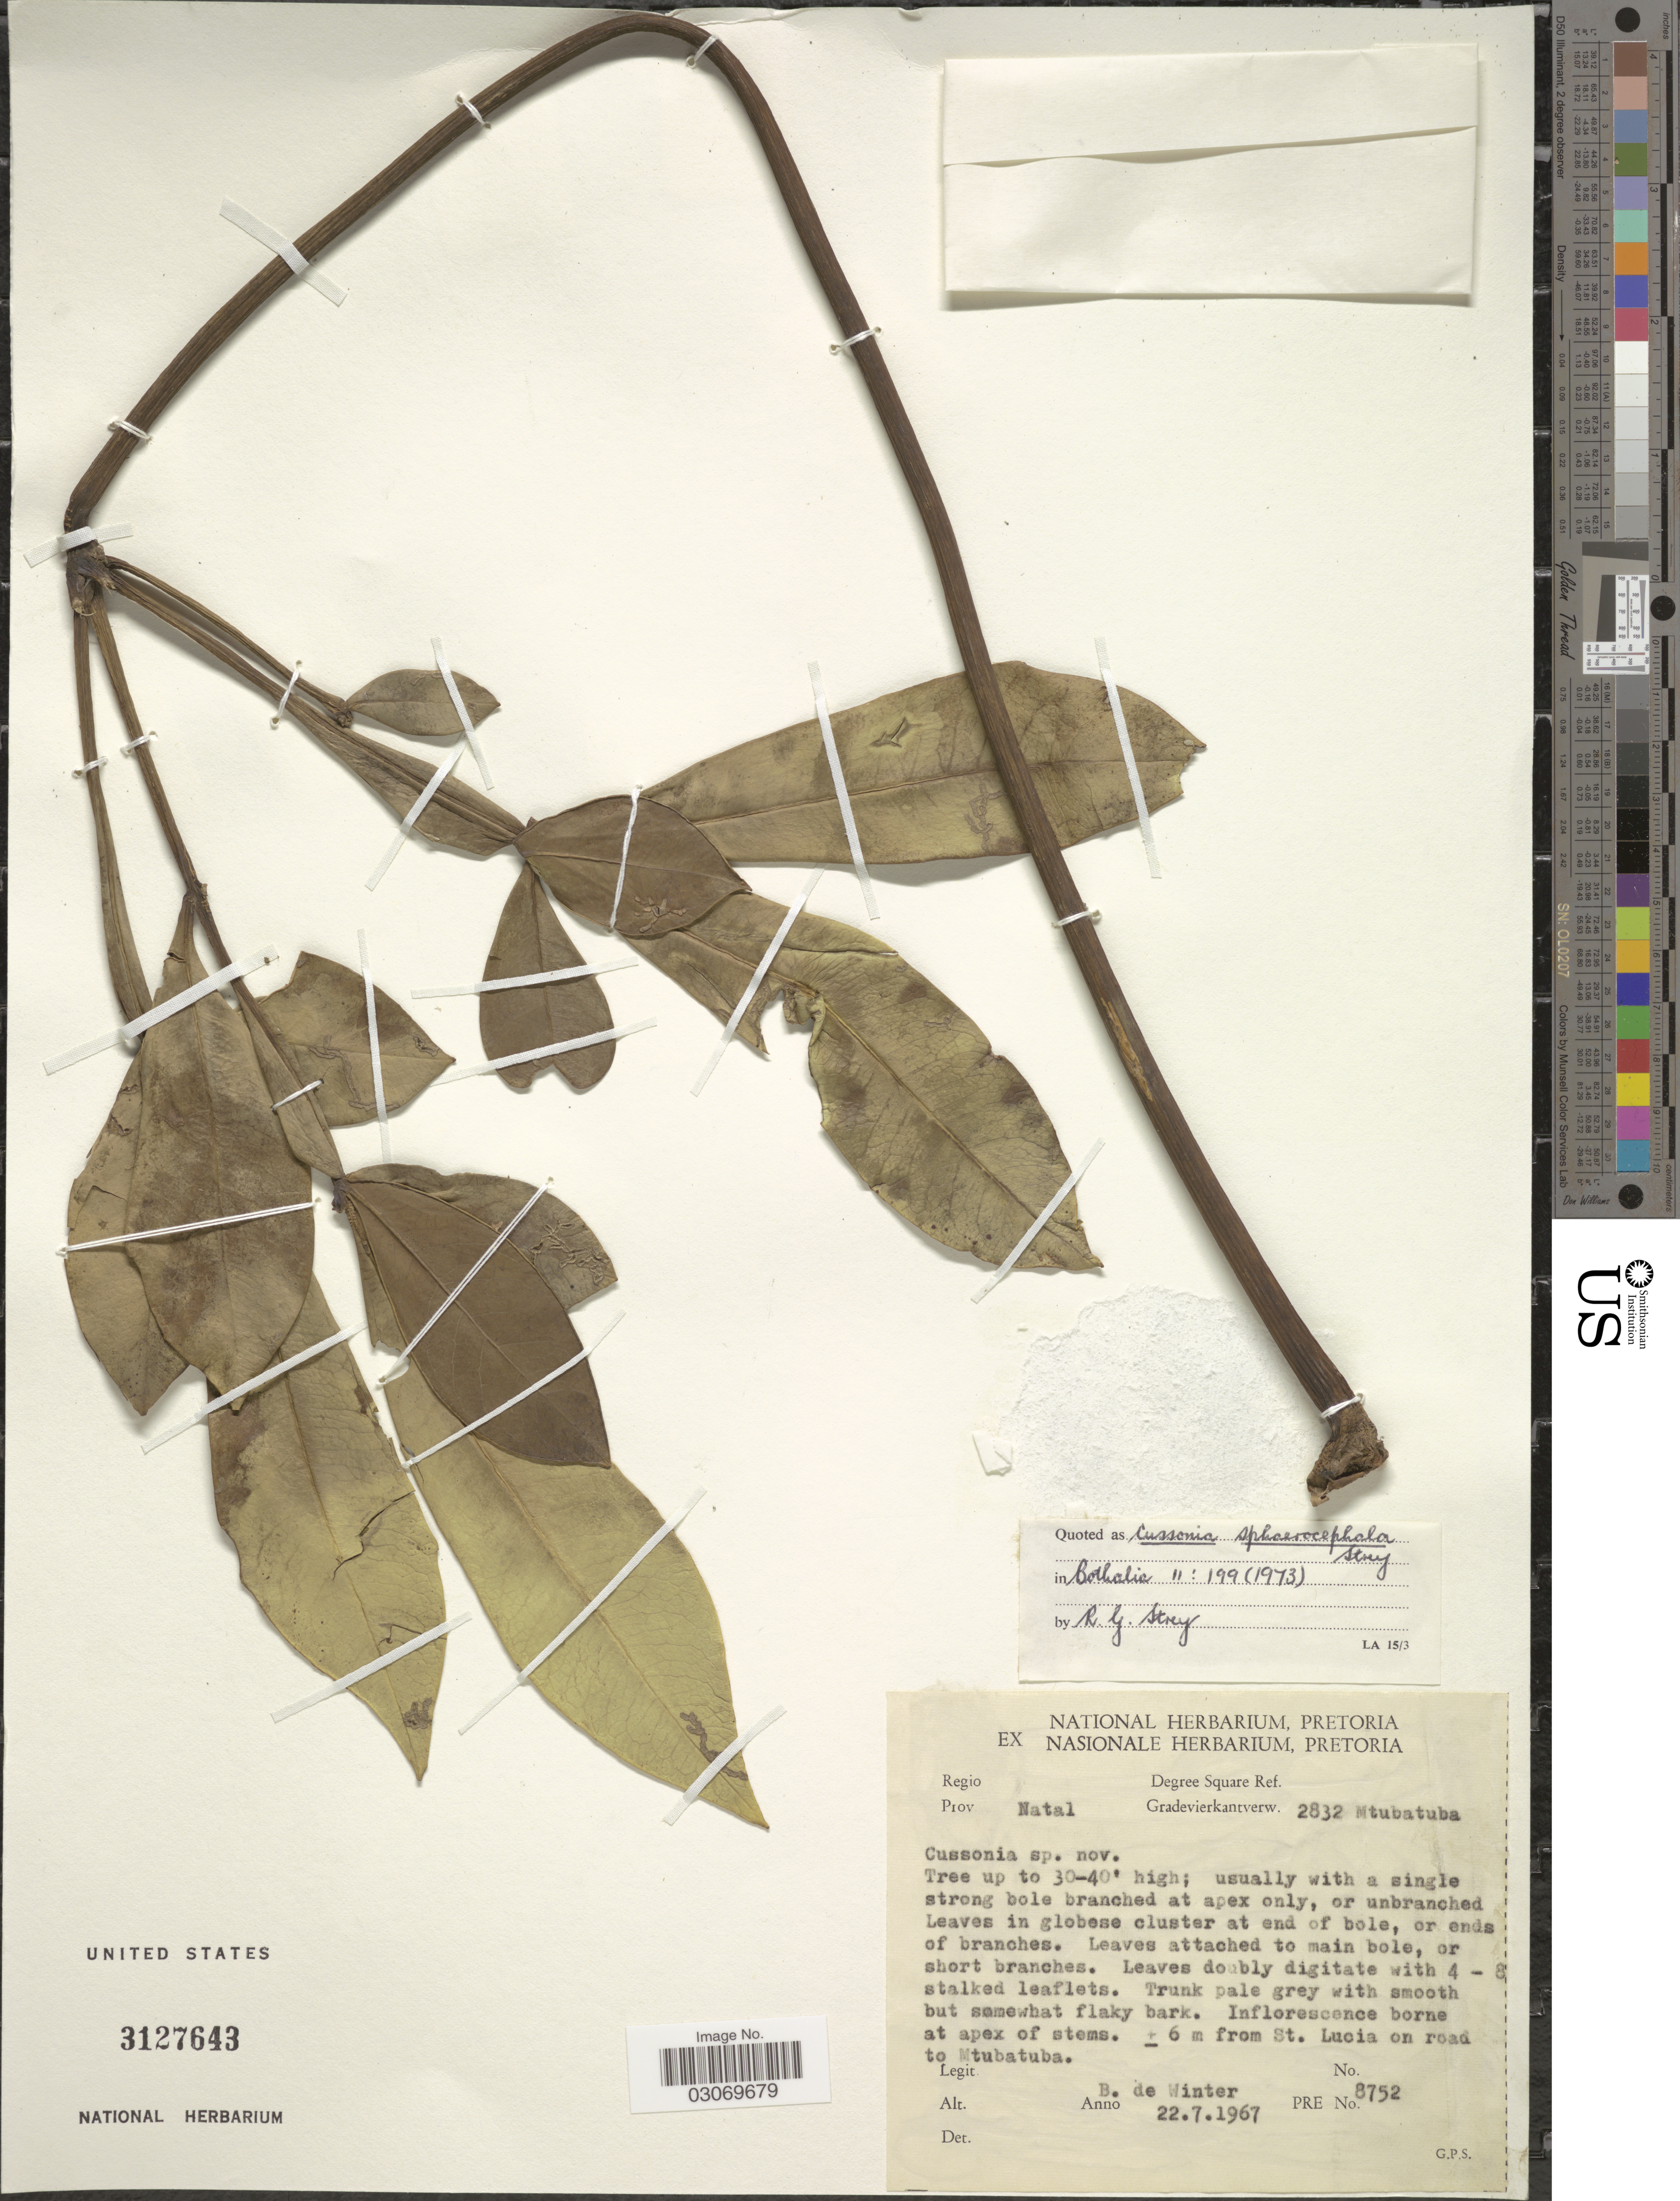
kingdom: Plantae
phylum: Tracheophyta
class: Magnoliopsida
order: Apiales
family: Araliaceae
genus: Cussonia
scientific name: Cussonia sphaerocephala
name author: Strey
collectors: B. De Winter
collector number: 8752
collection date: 1967-07-22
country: South Africa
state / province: KwaZulu-Natal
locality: Prov. Natal, Degree Square Ref. Gradevierkantverw. 2832 Mtubatuba. ± 6 m from St. Lucia on road to Mtubatuba.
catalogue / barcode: US 3127643